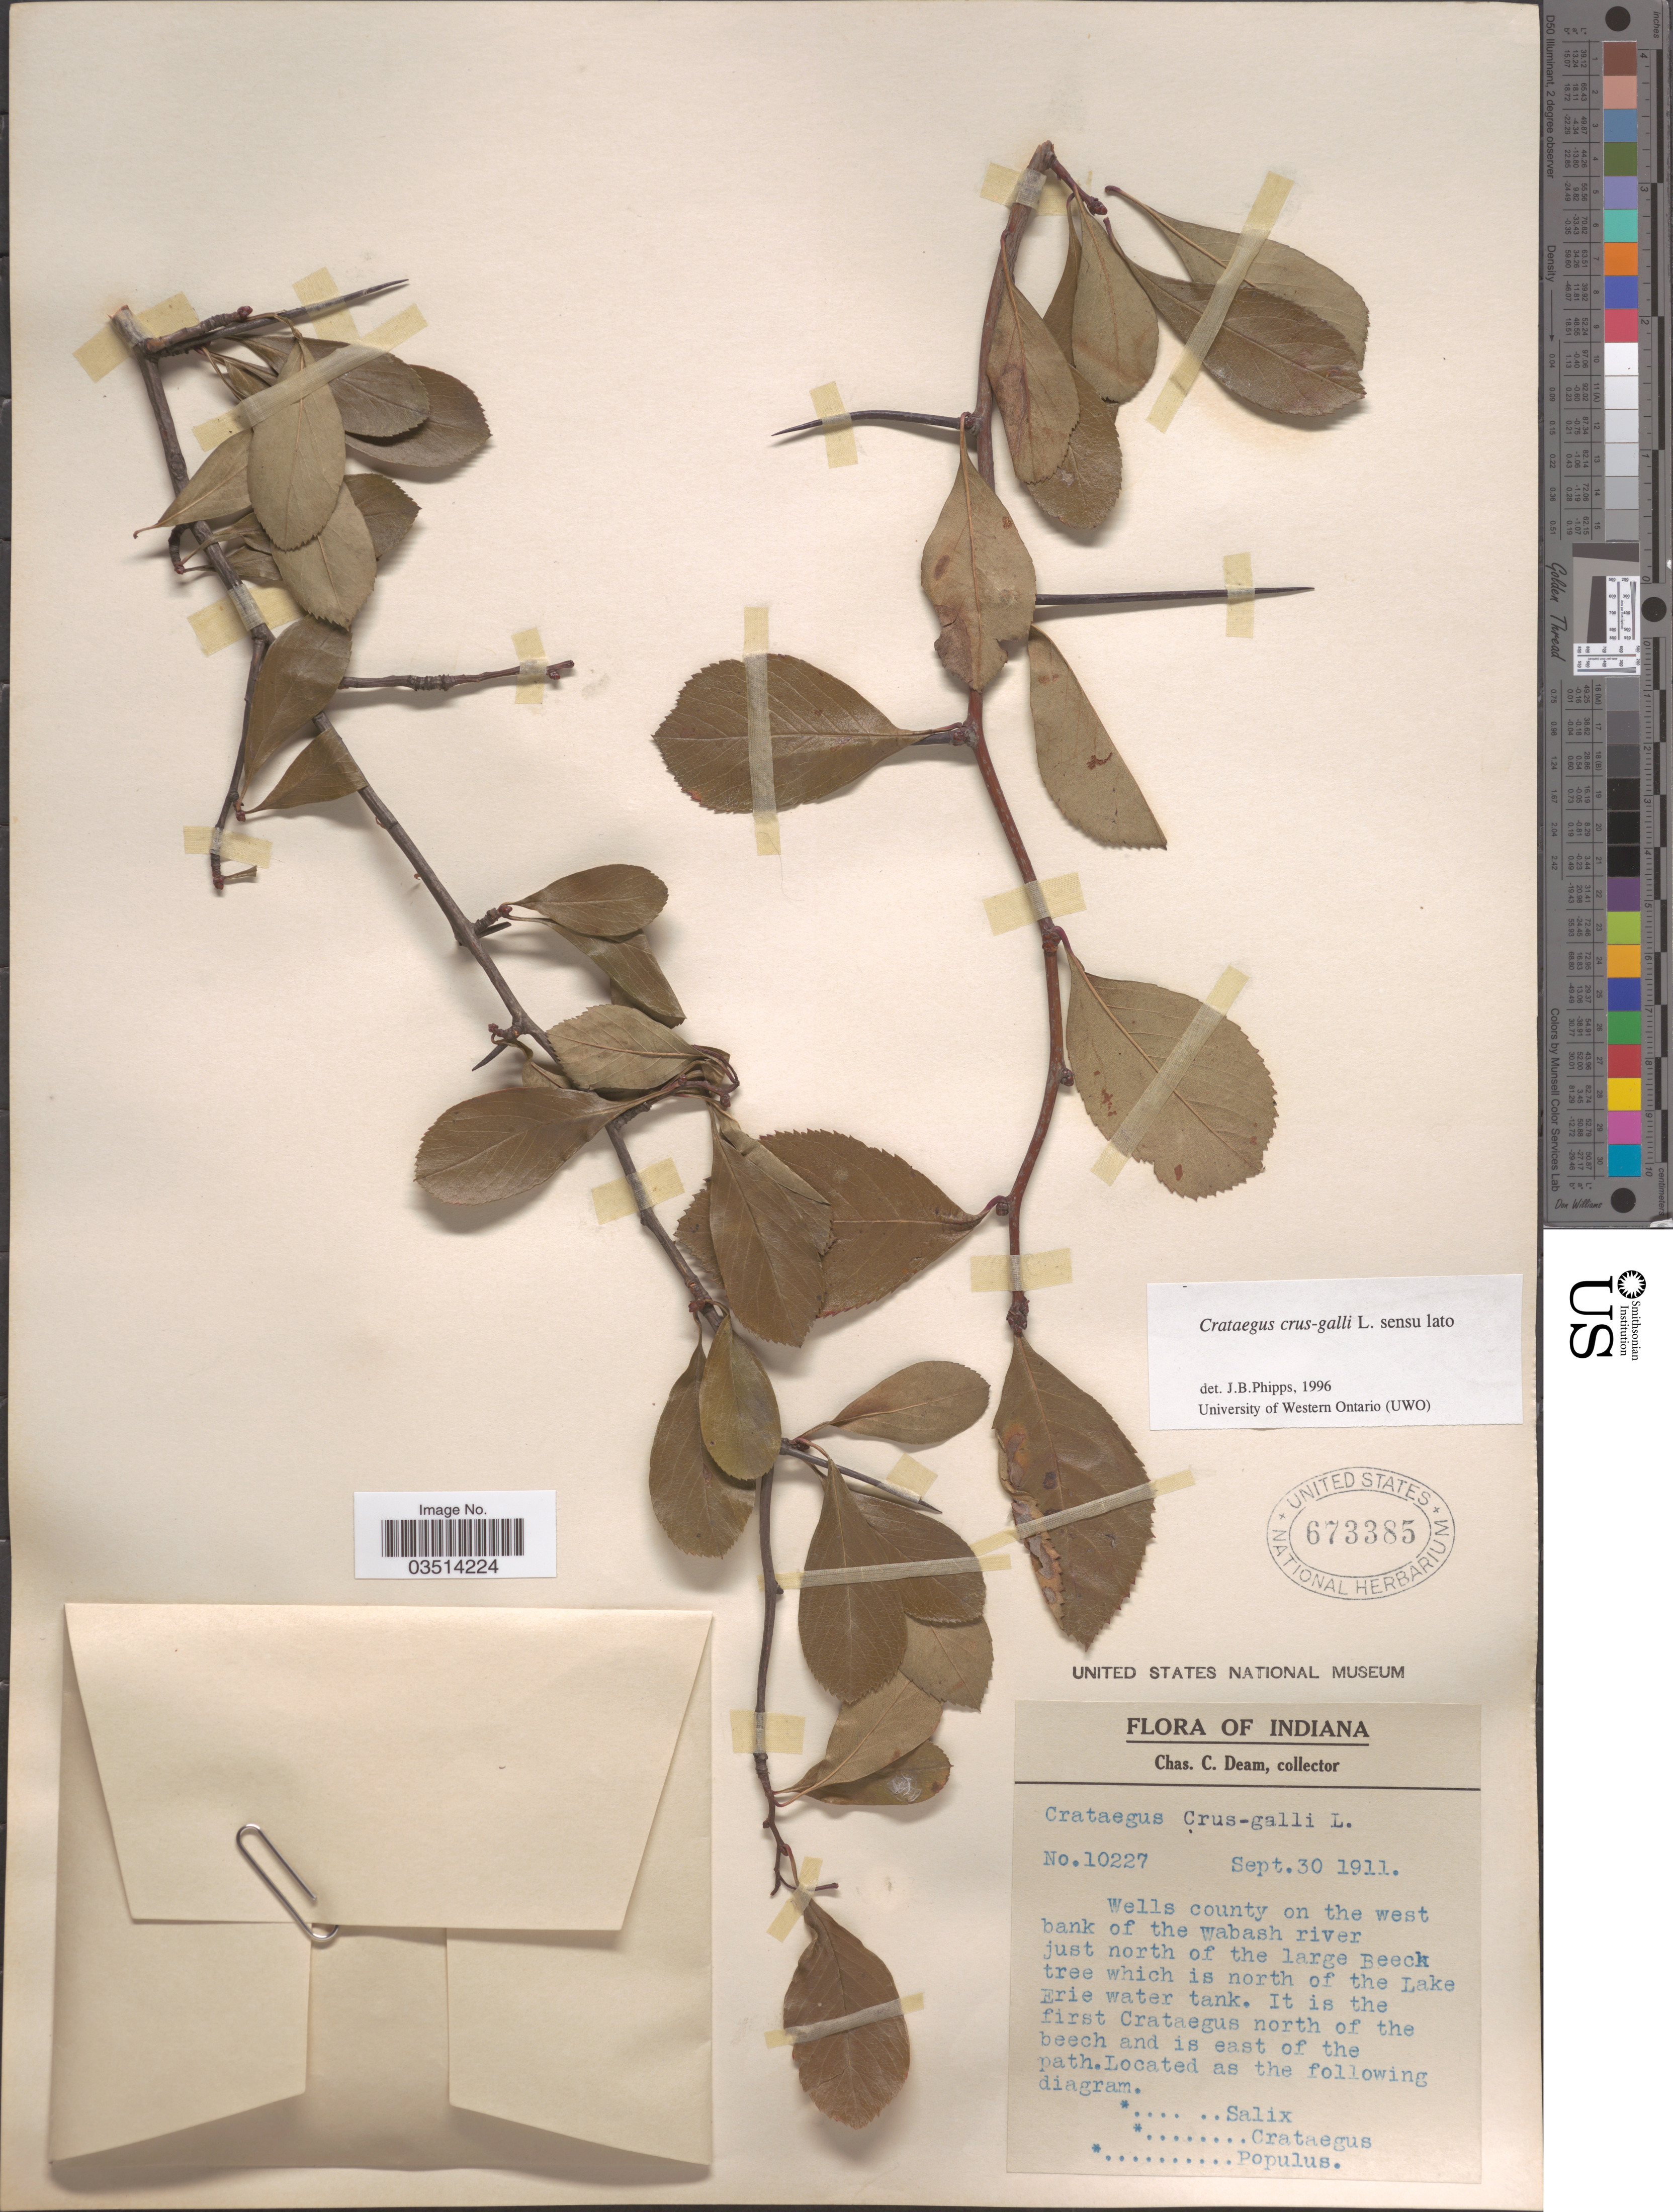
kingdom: Plantae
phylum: Tracheophyta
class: Magnoliopsida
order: Rosales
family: Rosaceae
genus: Crataegus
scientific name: Crataegus crus-galli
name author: L.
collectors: C. C. Deam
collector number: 10227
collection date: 1911-09-30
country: United States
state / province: Indiana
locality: Wells county on the west of bank of the Wabash river just north of the large Beeck tree which is north of the Lake Erie water tank. It is the fisrt Crataegus north of the beech and is east of the path.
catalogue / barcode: US 673385